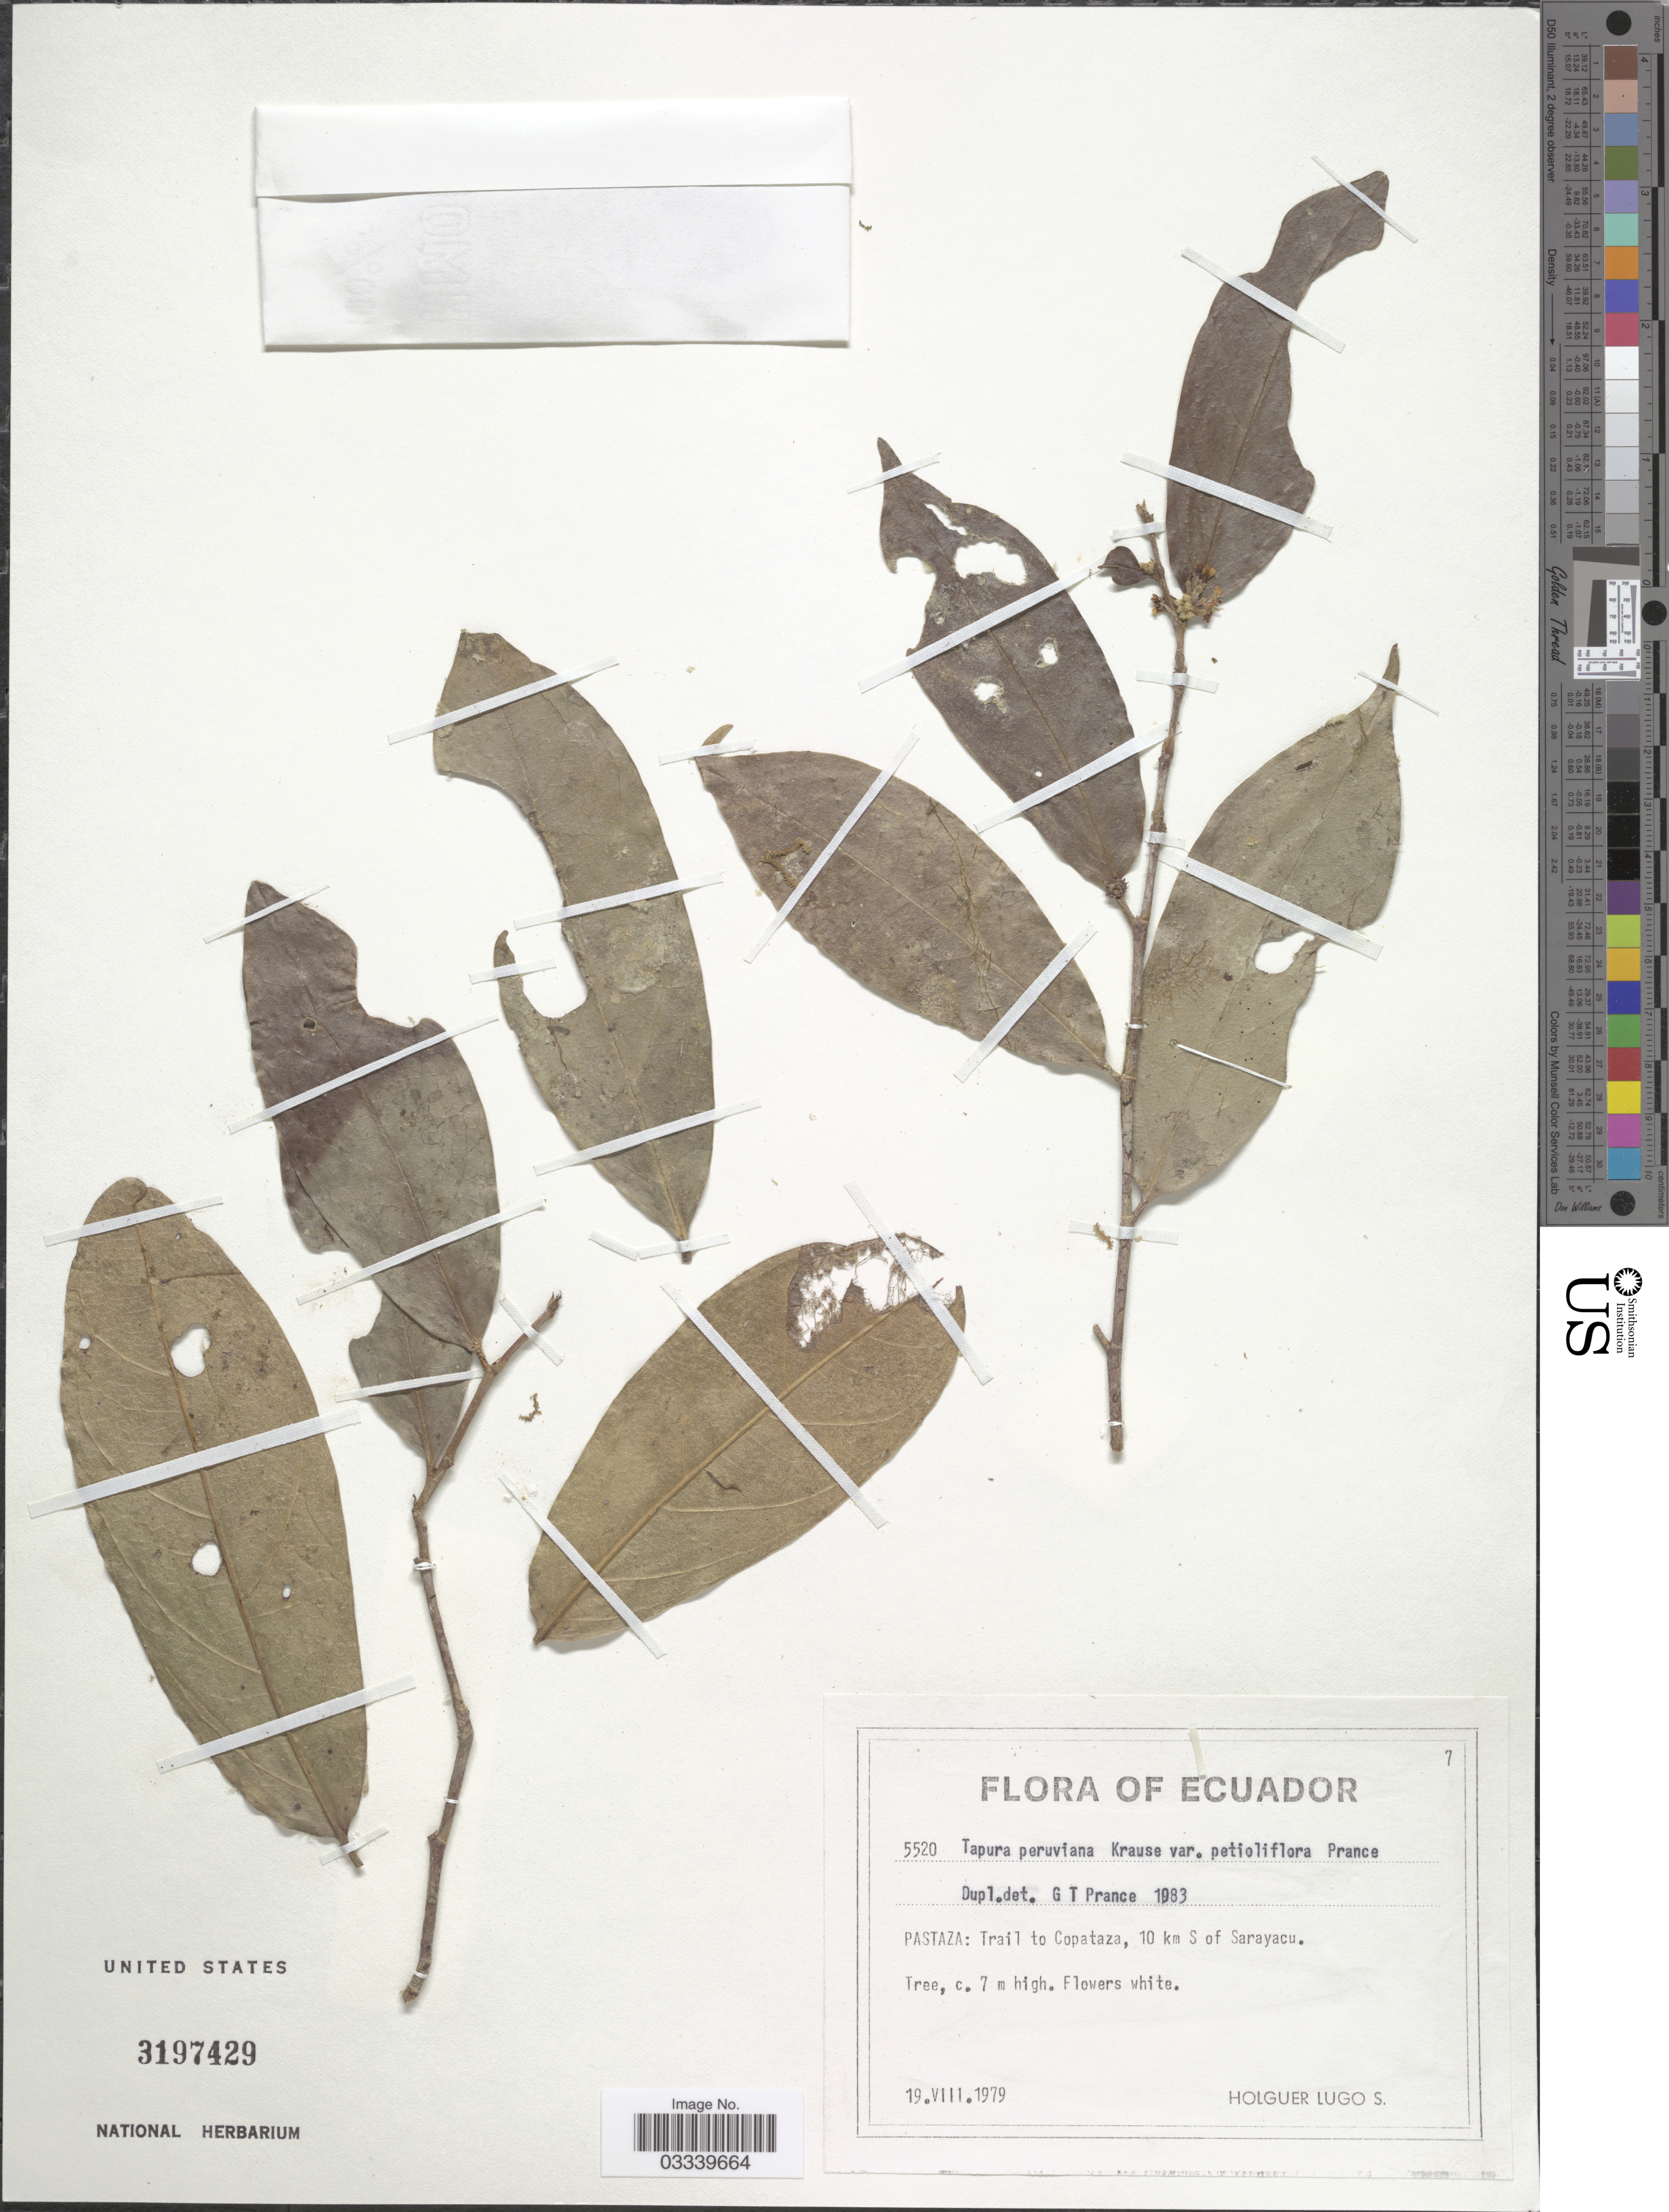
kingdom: Plantae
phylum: Tracheophyta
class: Magnoliopsida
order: Malpighiales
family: Dichapetalaceae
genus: Tapura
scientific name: Tapura peruviana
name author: K. Krause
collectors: H. Lugo S.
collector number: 5520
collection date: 1979-08-19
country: Ecuador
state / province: Pastaza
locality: Trail to Copataza, 10 km S of Sarayacu.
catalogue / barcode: US 3197429